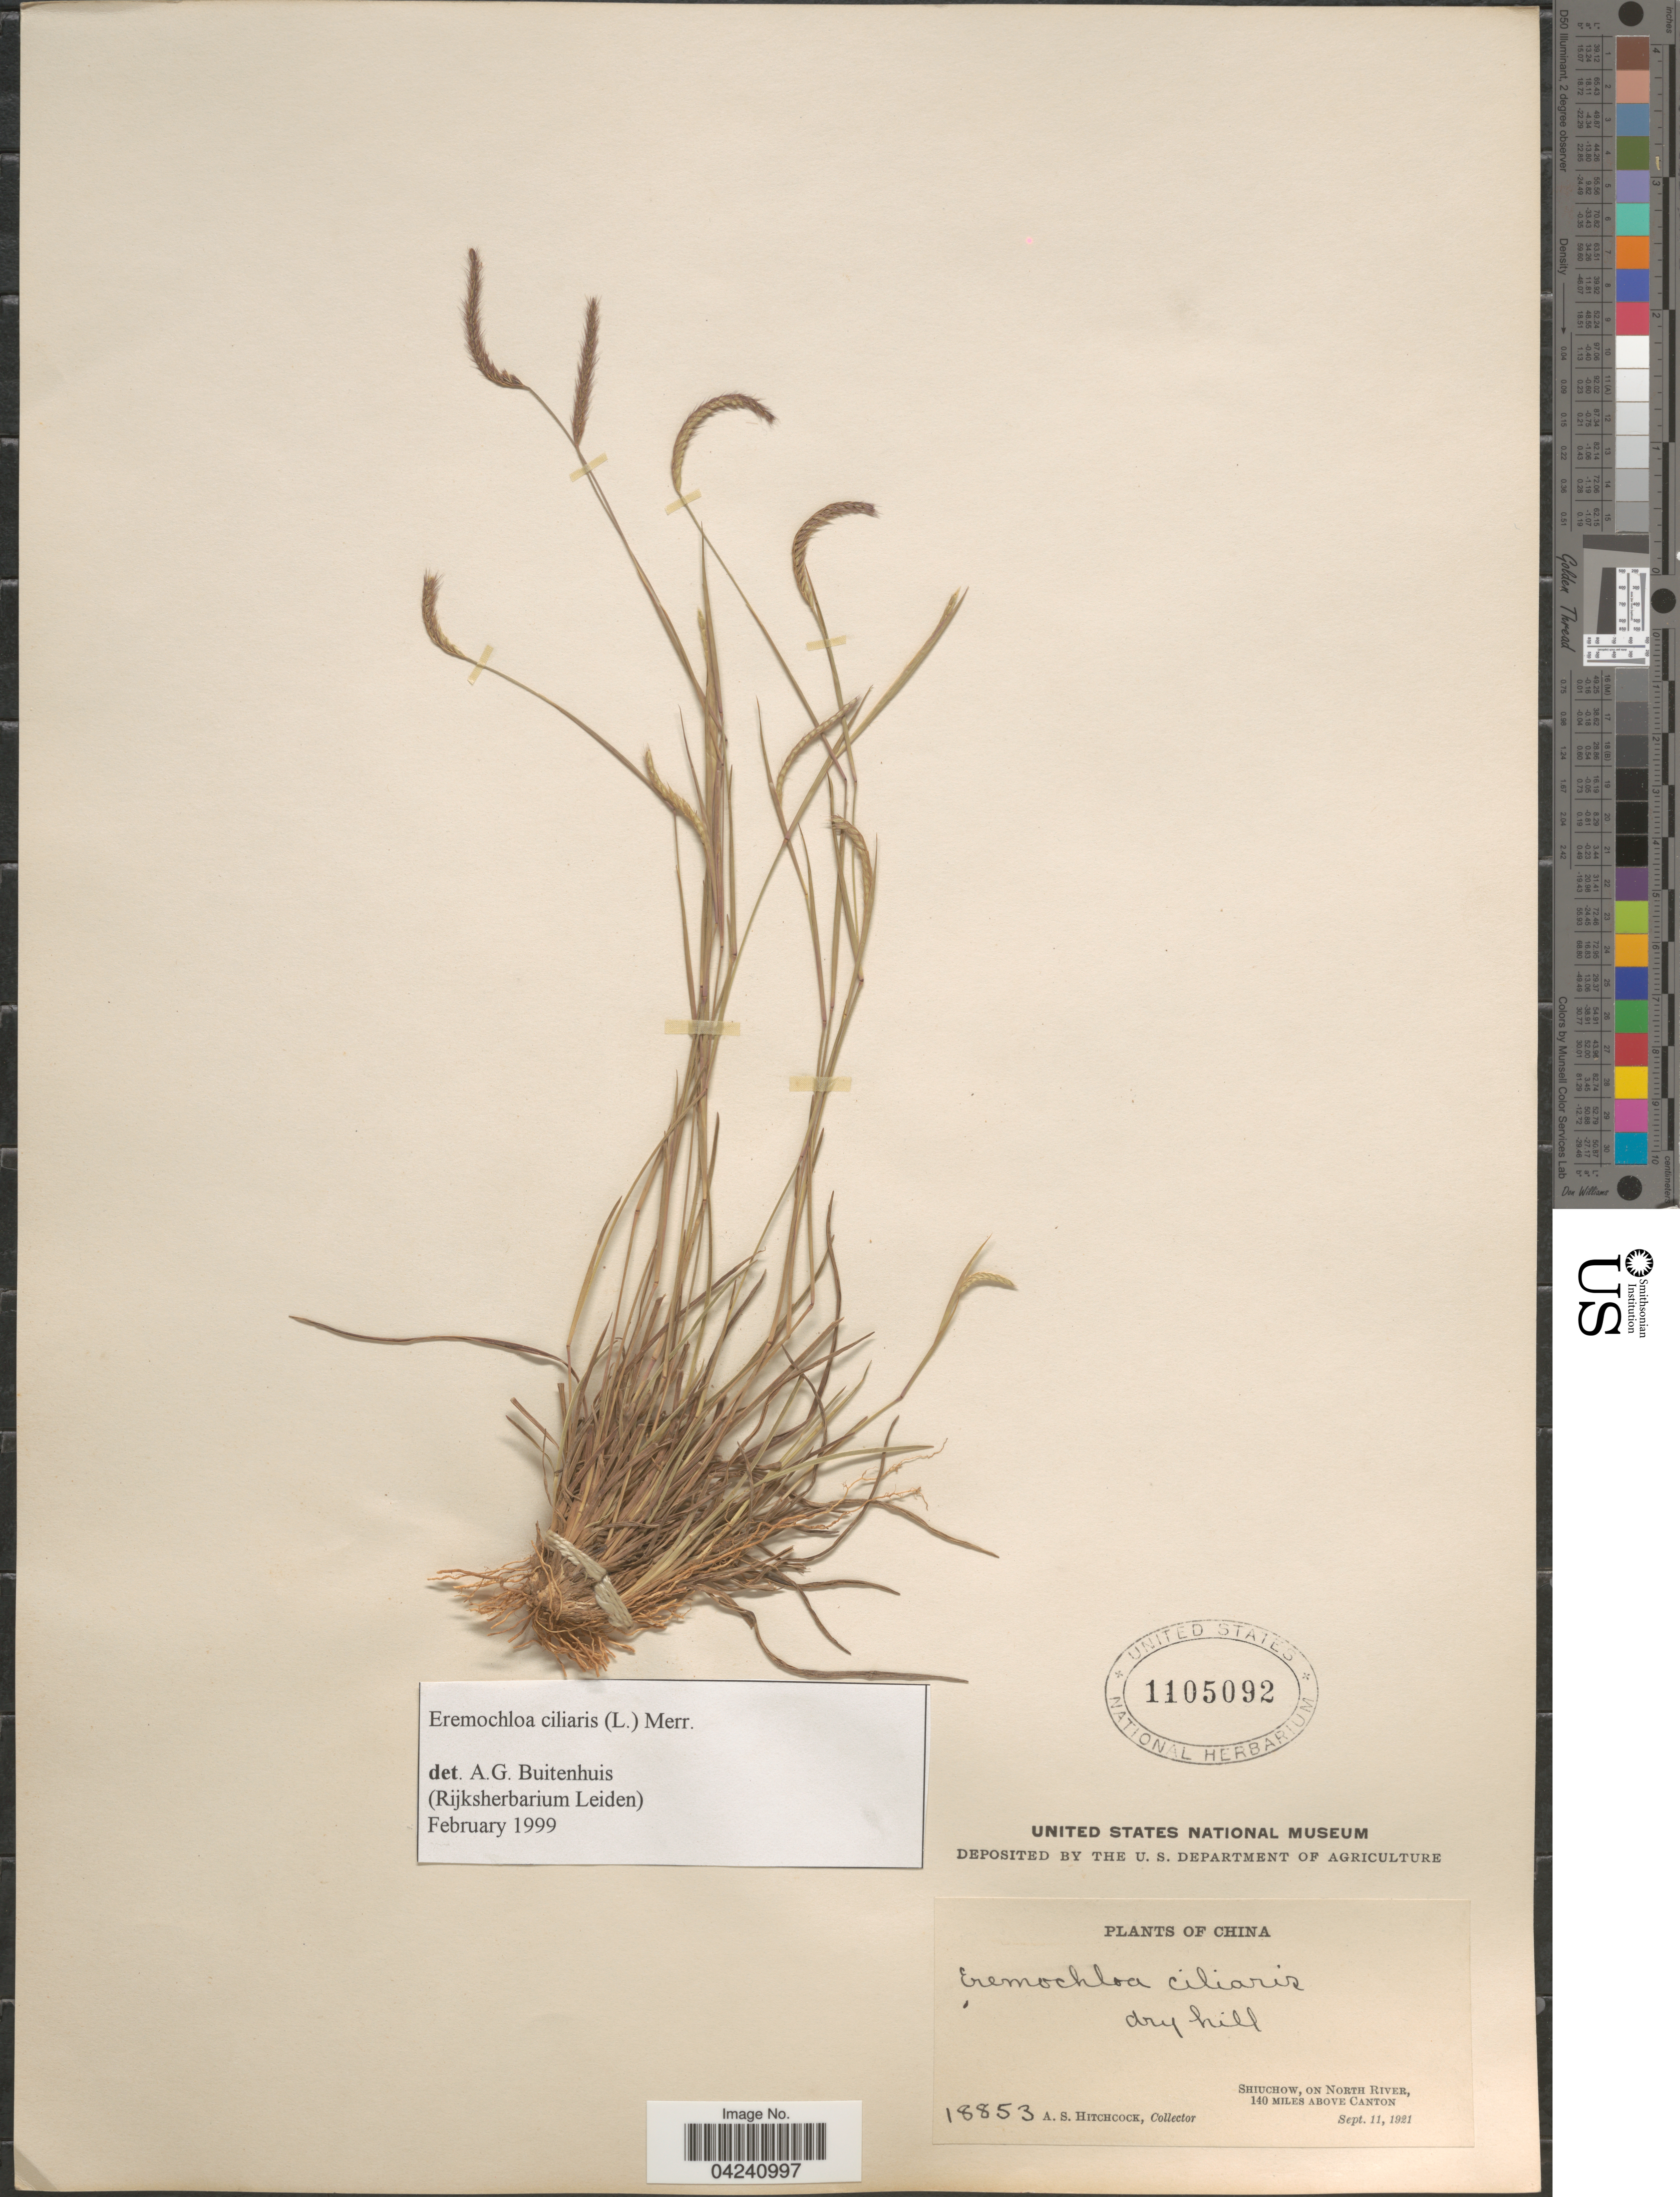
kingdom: Plantae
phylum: Tracheophyta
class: Liliopsida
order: Poales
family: Poaceae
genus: Eremochloa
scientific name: Eremochloa ciliaris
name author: (L.) Merr.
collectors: A. S. Hitchcock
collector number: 18853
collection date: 1921-09-11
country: China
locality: Shiuchow, on North River, 140 miles above Canton.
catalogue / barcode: US 1105092